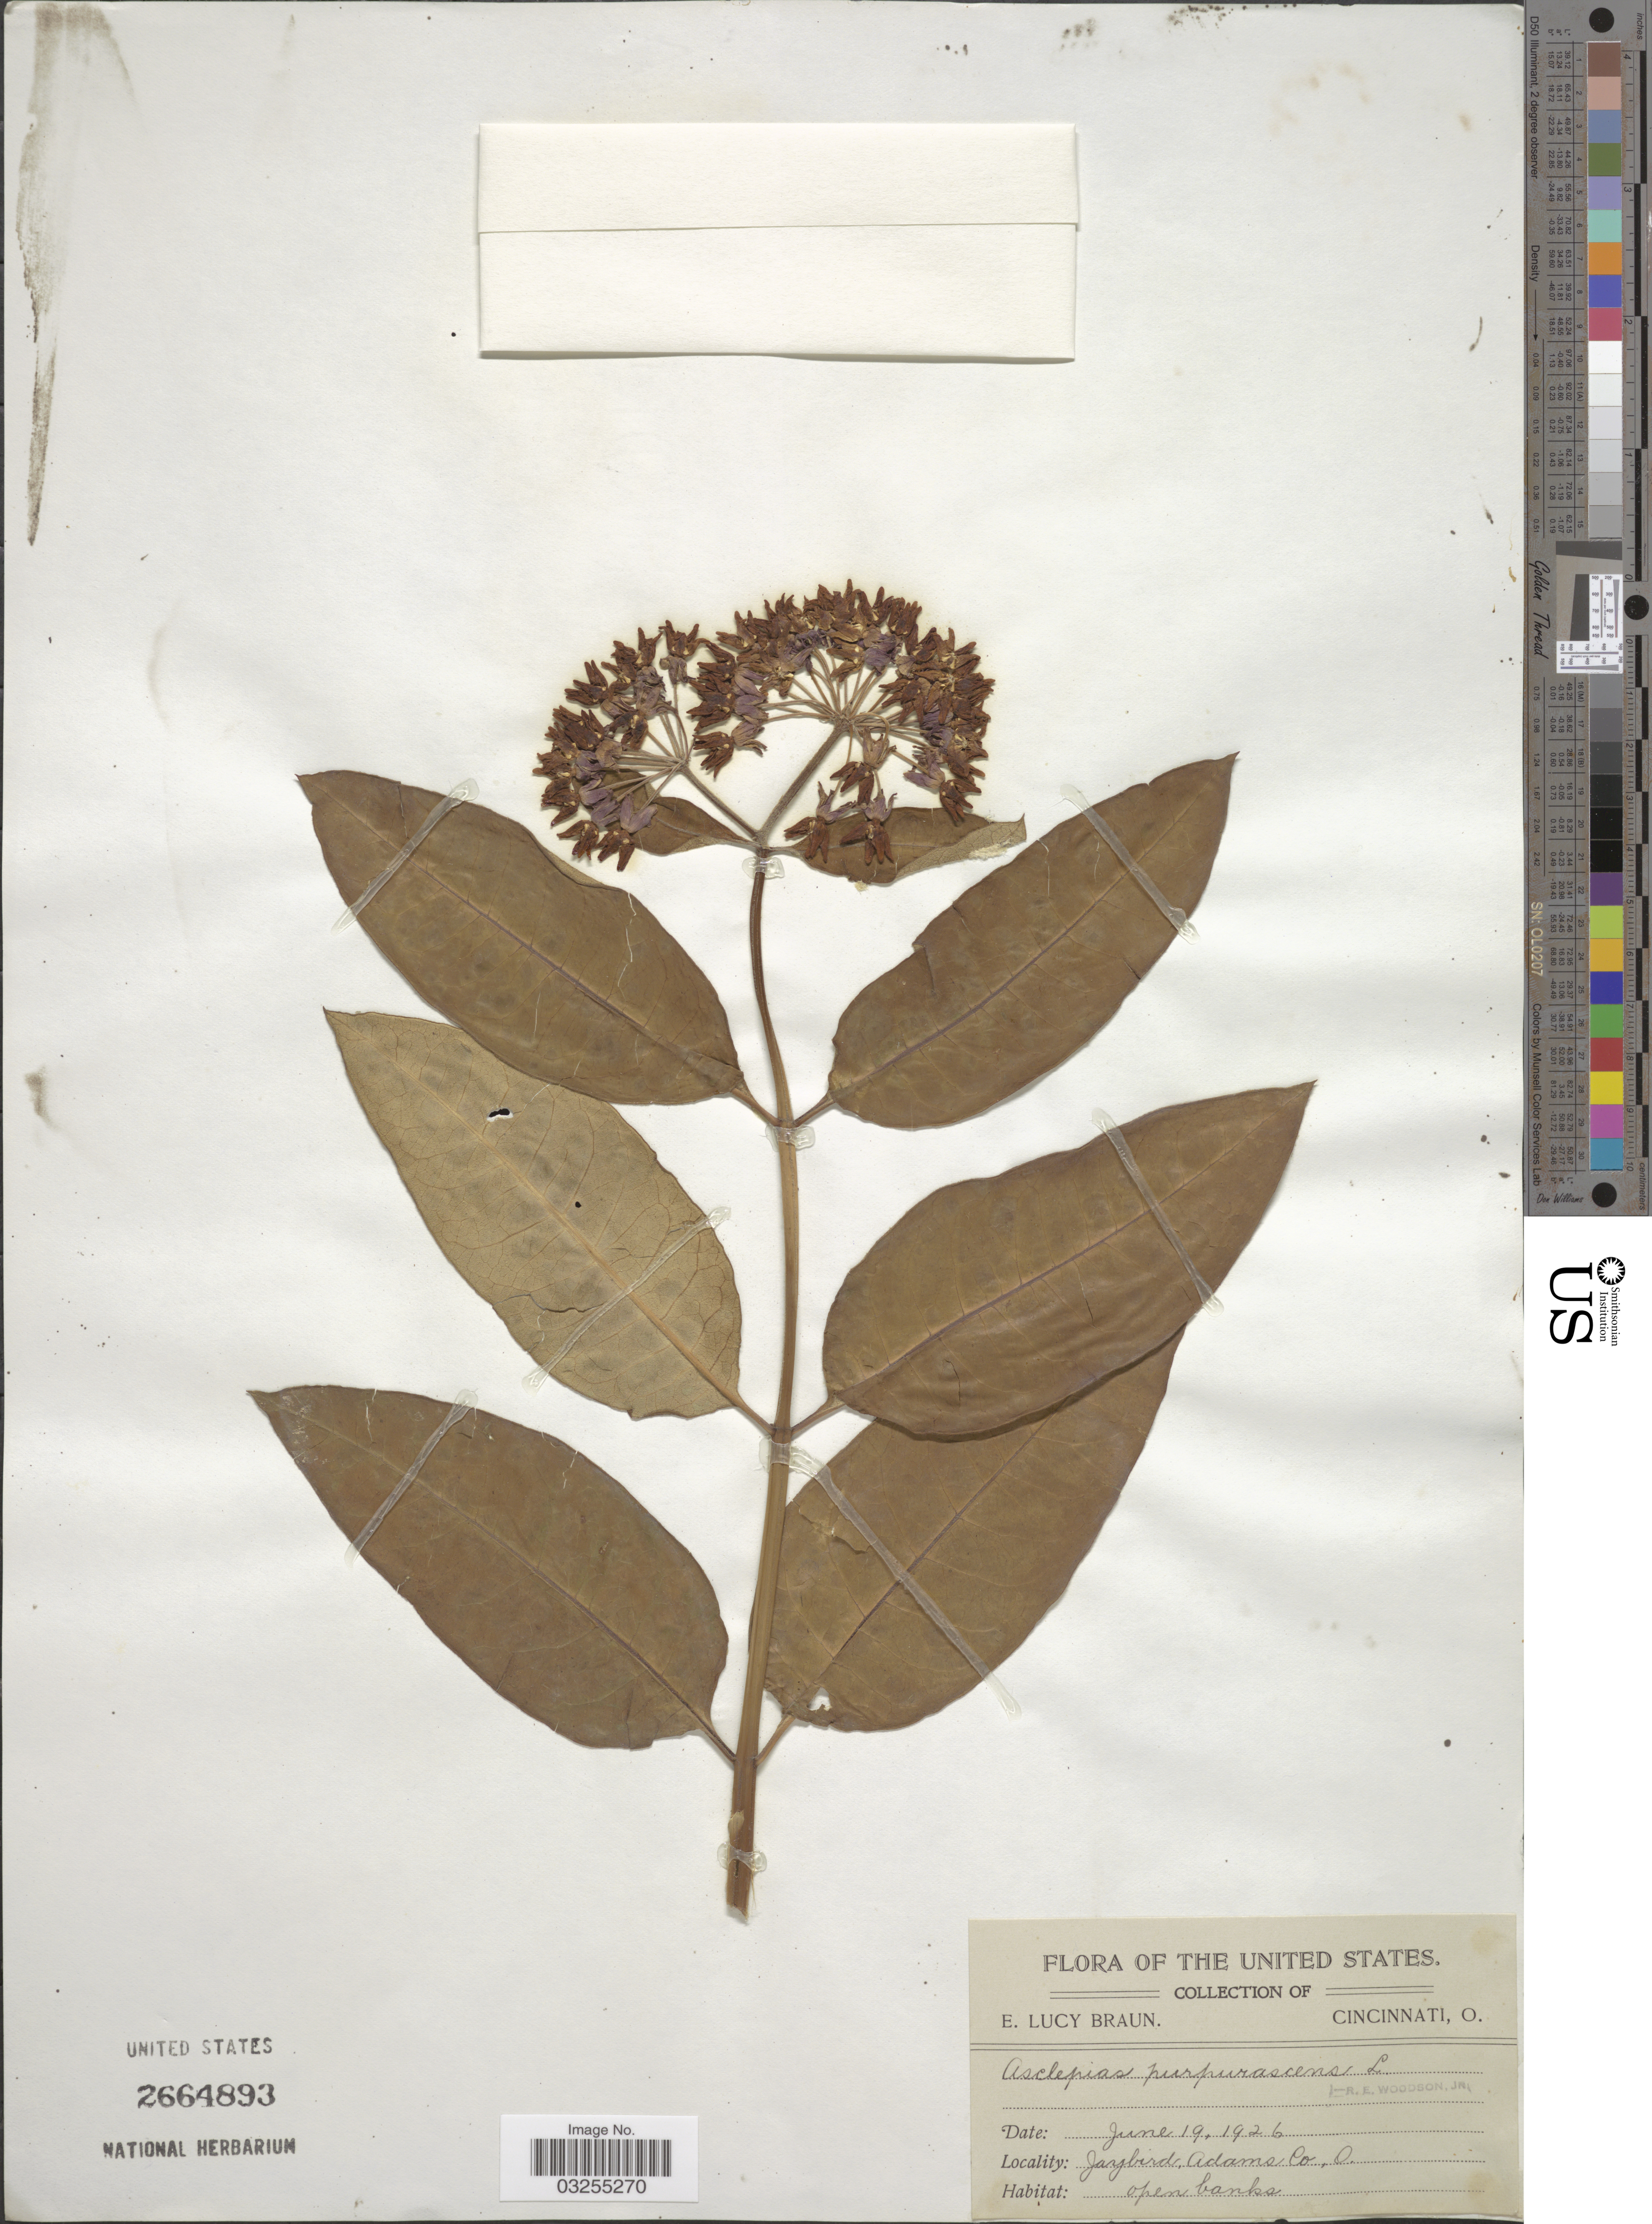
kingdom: Plantae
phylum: Tracheophyta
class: Magnoliopsida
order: Gentianales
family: Apocynaceae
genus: Asclepias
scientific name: Asclepias purpurascens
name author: L.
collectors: E. Braun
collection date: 1926-06-19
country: United States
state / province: Ohio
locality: Jaybird, Adams Co.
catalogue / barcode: US 2664893